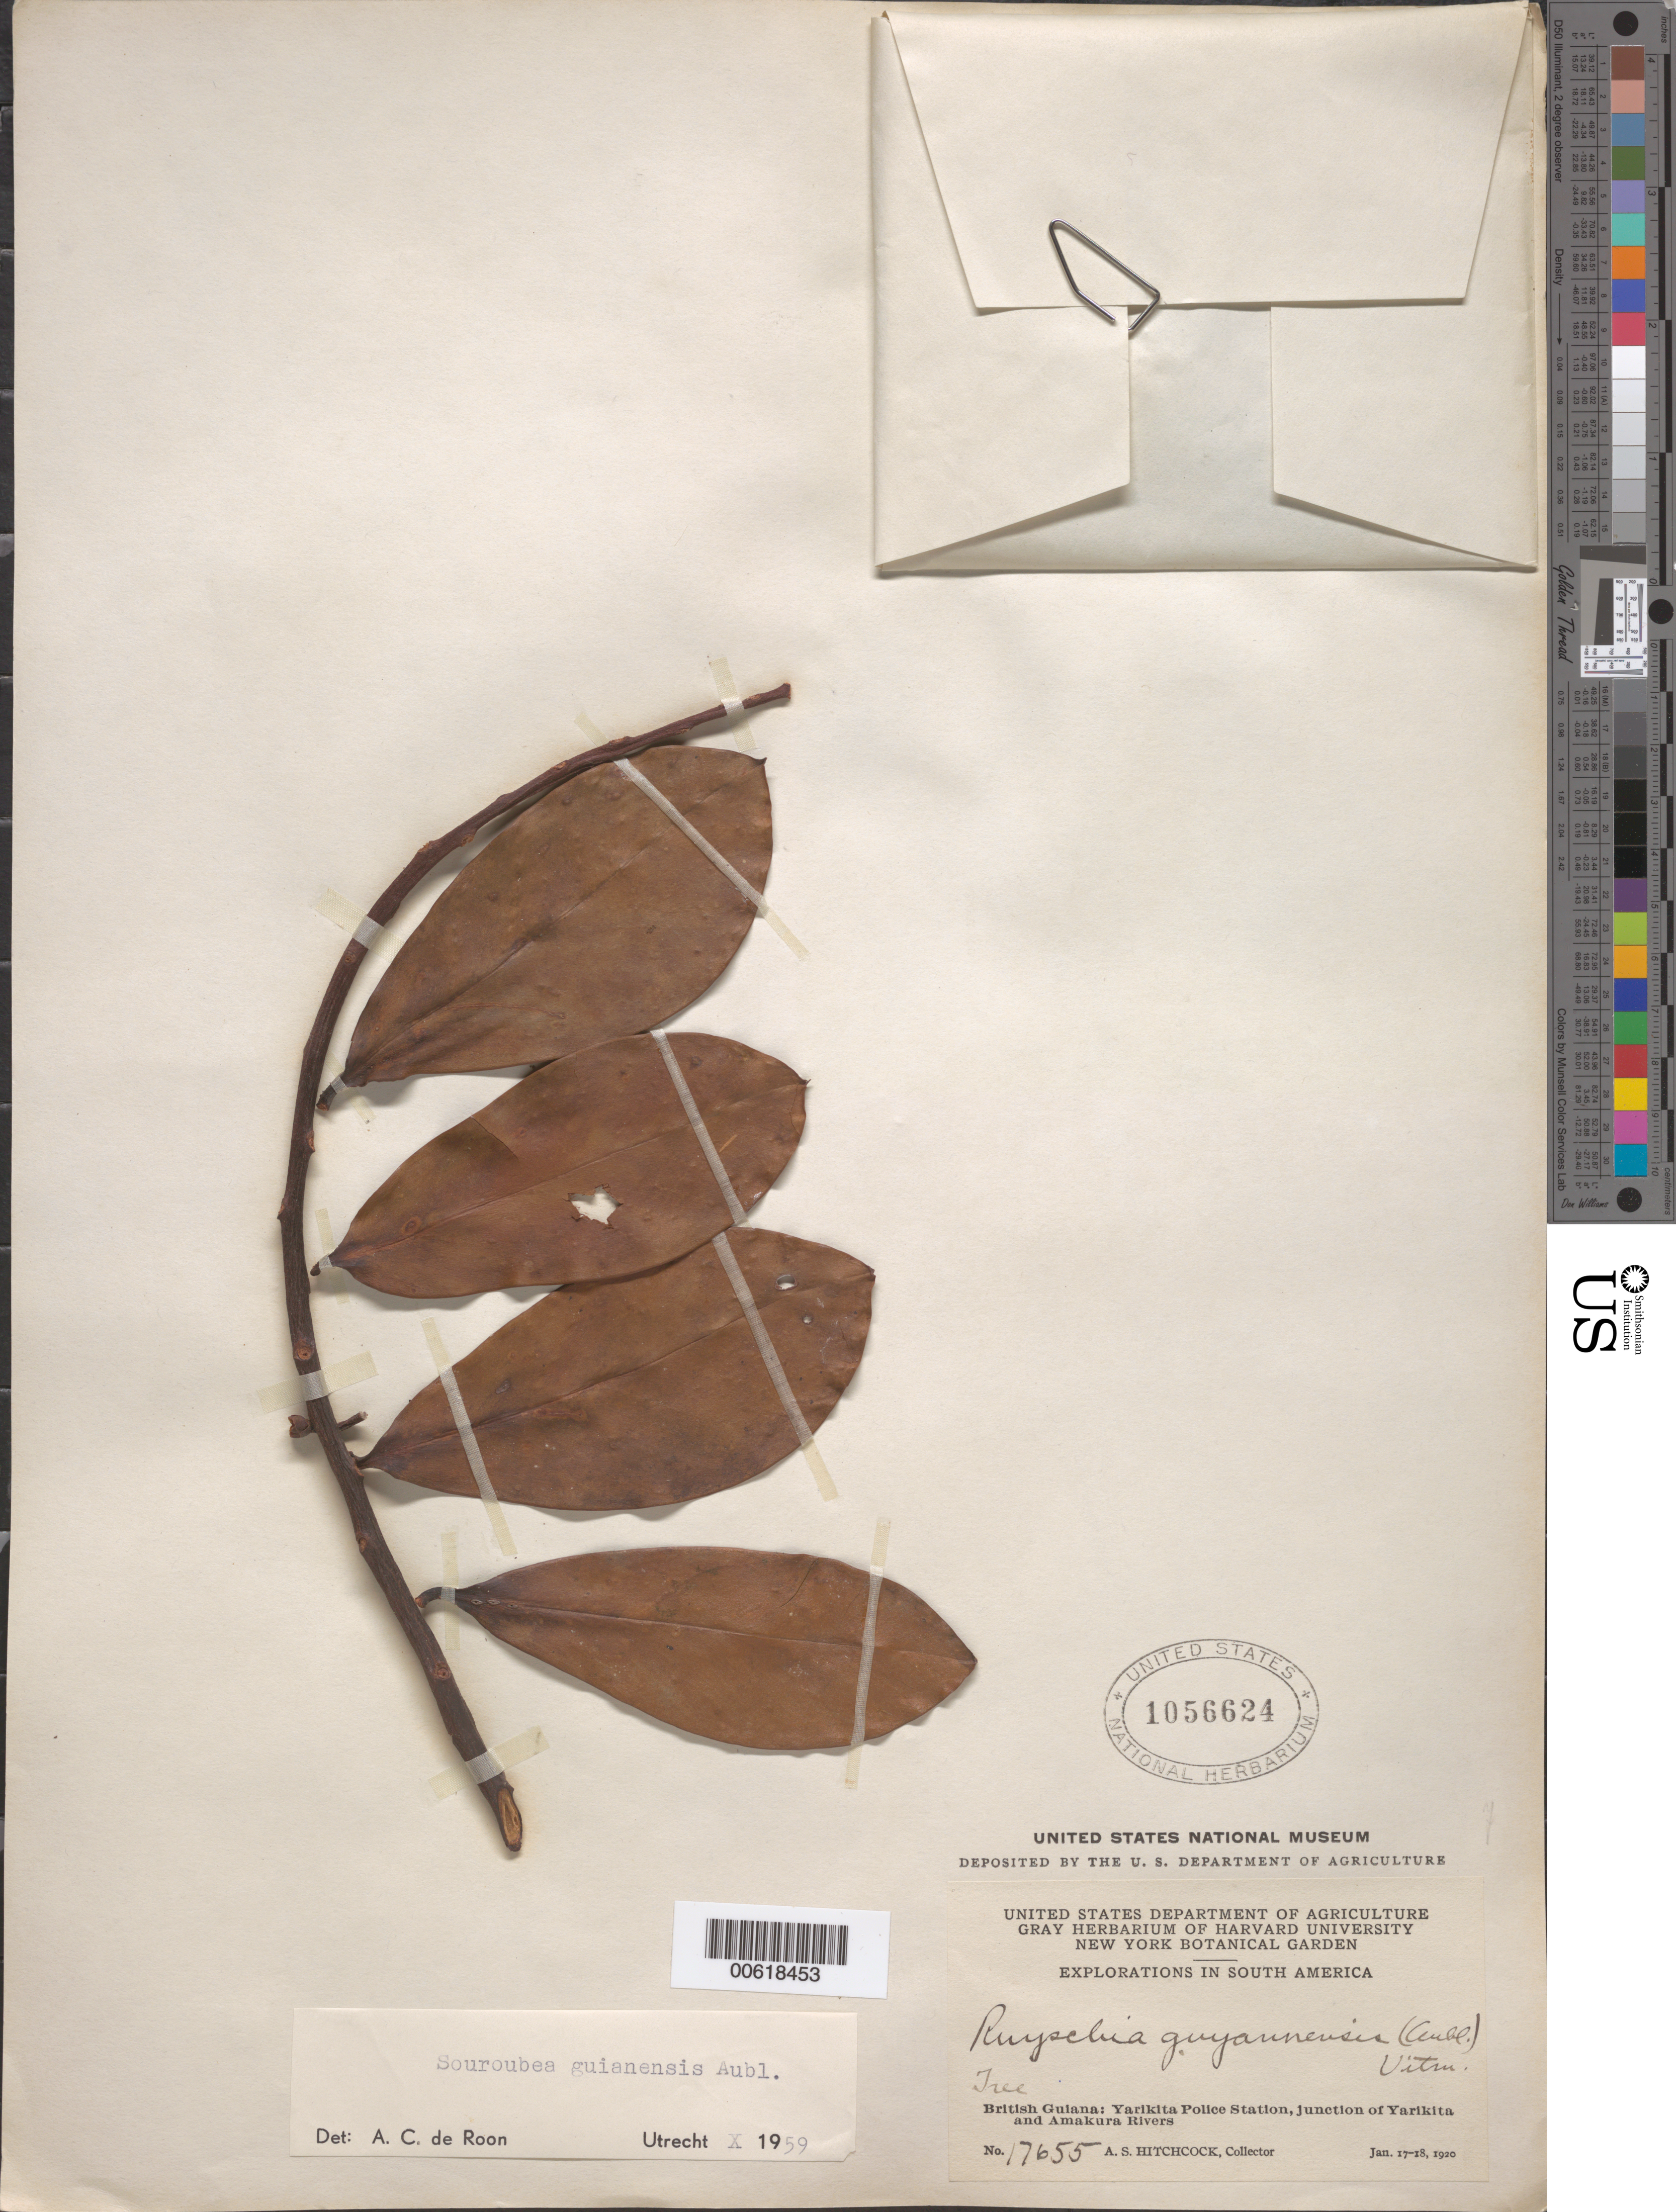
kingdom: Plantae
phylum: Tracheophyta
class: Magnoliopsida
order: Ericales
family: Marcgraviaceae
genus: Souroubea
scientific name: Souroubea guianensis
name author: Aubl.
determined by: de Roon, A. C.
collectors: A. S. Hitchcock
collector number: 17655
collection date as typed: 17-Jan-20 to 18-Jan-20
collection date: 1920-01-17/1920-01-18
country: Guyana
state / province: Barima-Waini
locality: Yarikita Police Sta., junct. of Yarikita & Amakura Rivers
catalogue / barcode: US 1056624